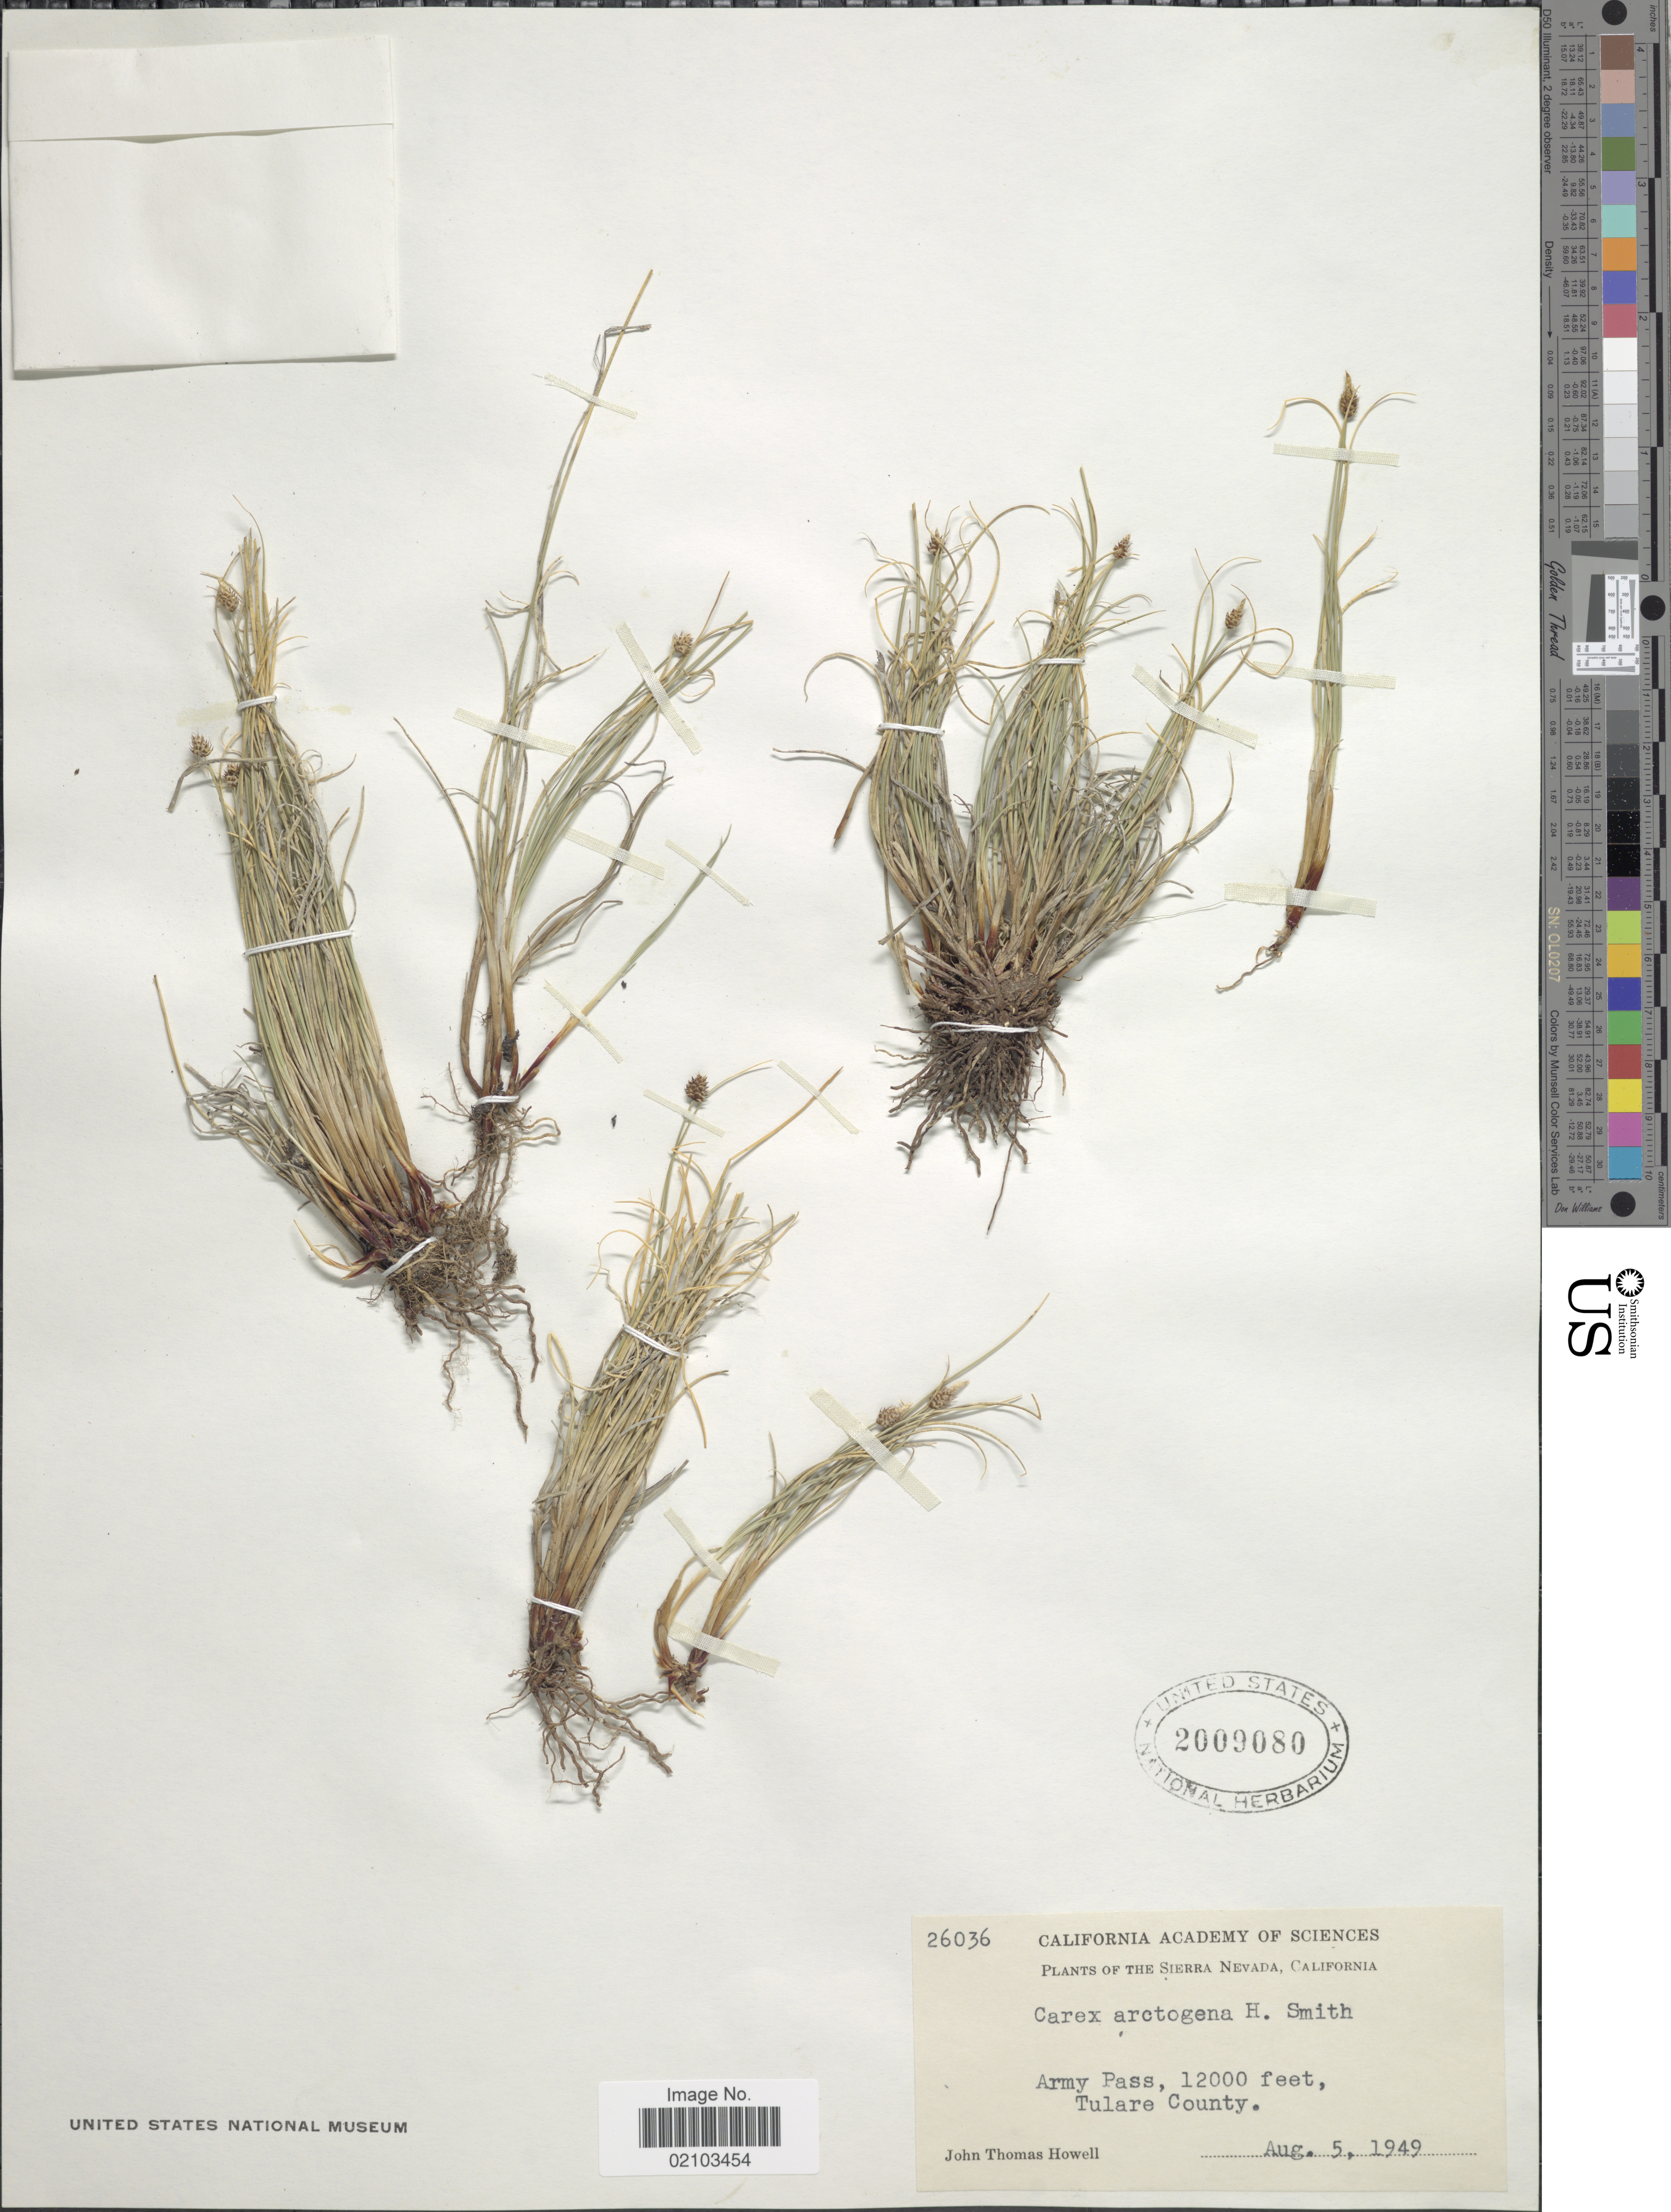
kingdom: Plantae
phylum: Tracheophyta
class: Liliopsida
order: Poales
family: Cyperaceae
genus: Carex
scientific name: Carex arctogena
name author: Harry Sm.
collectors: J. T. Howell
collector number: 26036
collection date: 1949-08-05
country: United States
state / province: California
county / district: Tulare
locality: The Sierra Nevada, Army Pass, Tulare County.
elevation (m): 3658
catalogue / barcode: US 2009080